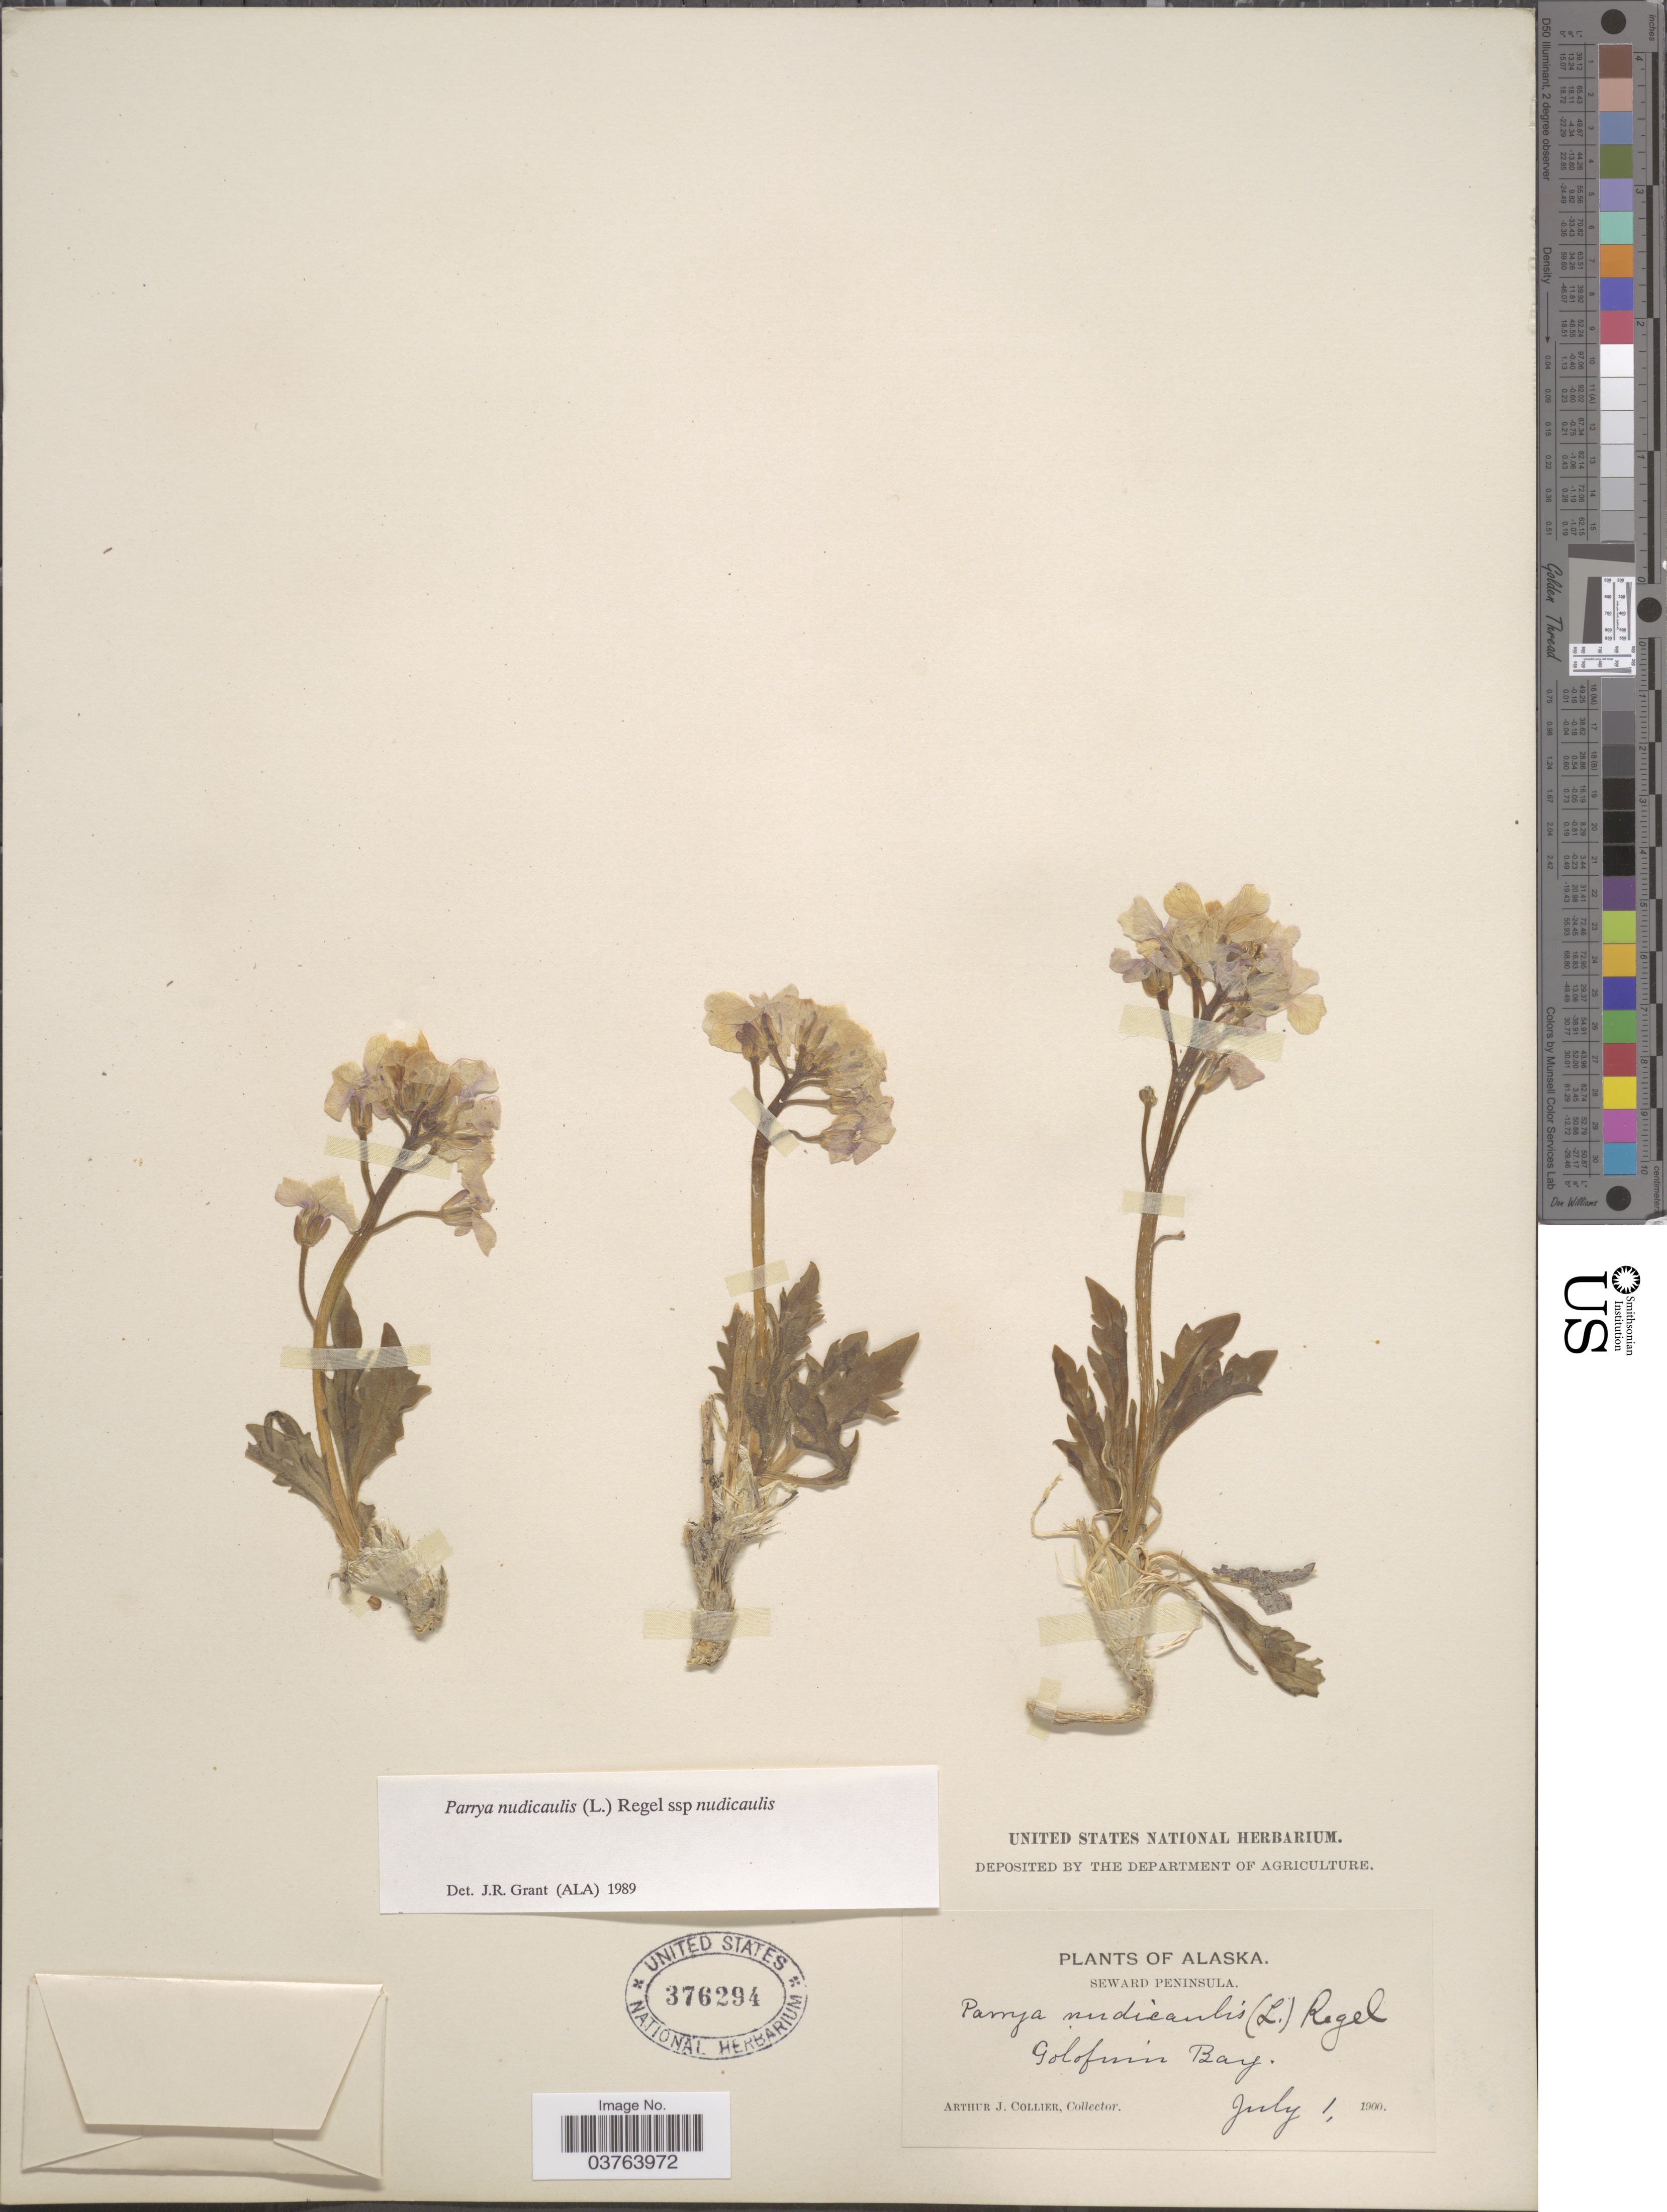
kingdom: Plantae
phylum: Tracheophyta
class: Magnoliopsida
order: Brassicales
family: Brassicaceae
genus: Parrya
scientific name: Parrya nudicaulis subsp. nudicaulis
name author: (L.) Regel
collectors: A. Collier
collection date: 1900-07-01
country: United States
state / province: Alaska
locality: Seward Peninsula. Golofnin Bay.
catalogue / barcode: US 376294